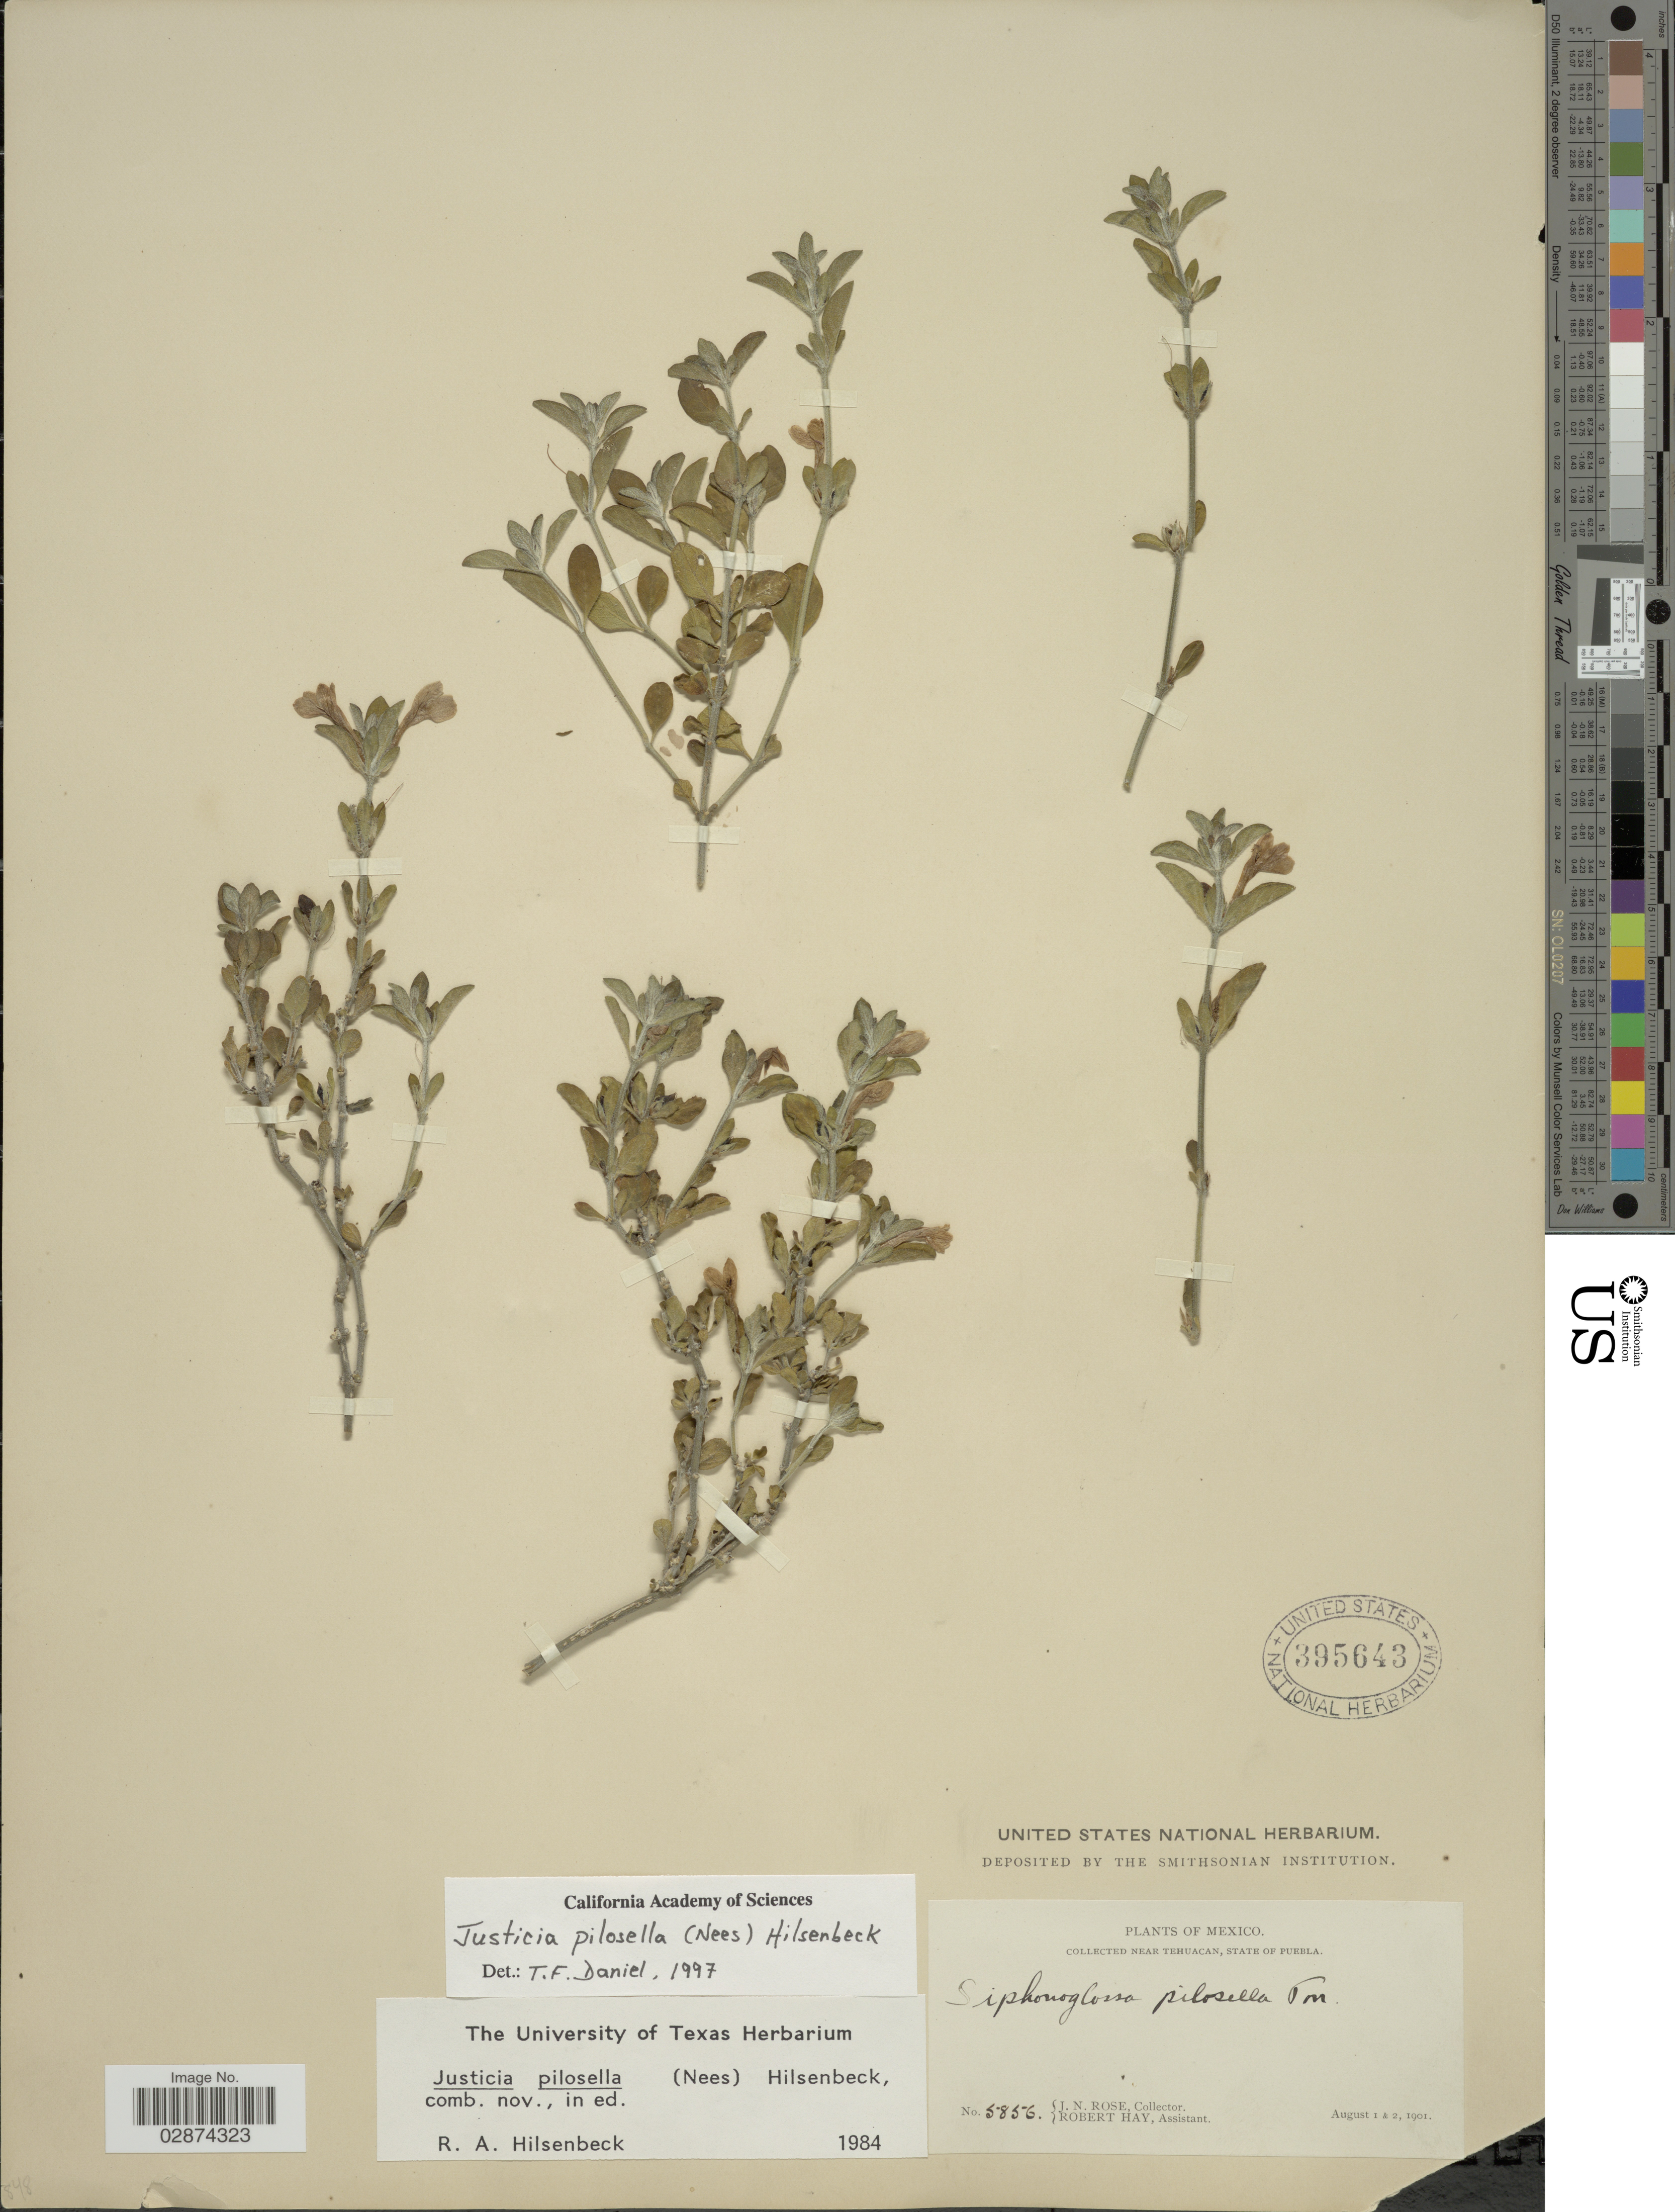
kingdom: Plantae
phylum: Tracheophyta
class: Magnoliopsida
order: Lamiales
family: Acanthaceae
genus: Justicia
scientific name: Justicia pilosella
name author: (Nees) Hilsenb.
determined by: Fisher, Amanda, (LOB), California State University, Long Beach (UNITED STATES)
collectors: J. N. Rose & R. H. Hay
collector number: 5856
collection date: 1901-08-01/1901-08-02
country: Mexico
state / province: Puebla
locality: Near Tehuacan.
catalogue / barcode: US 395643